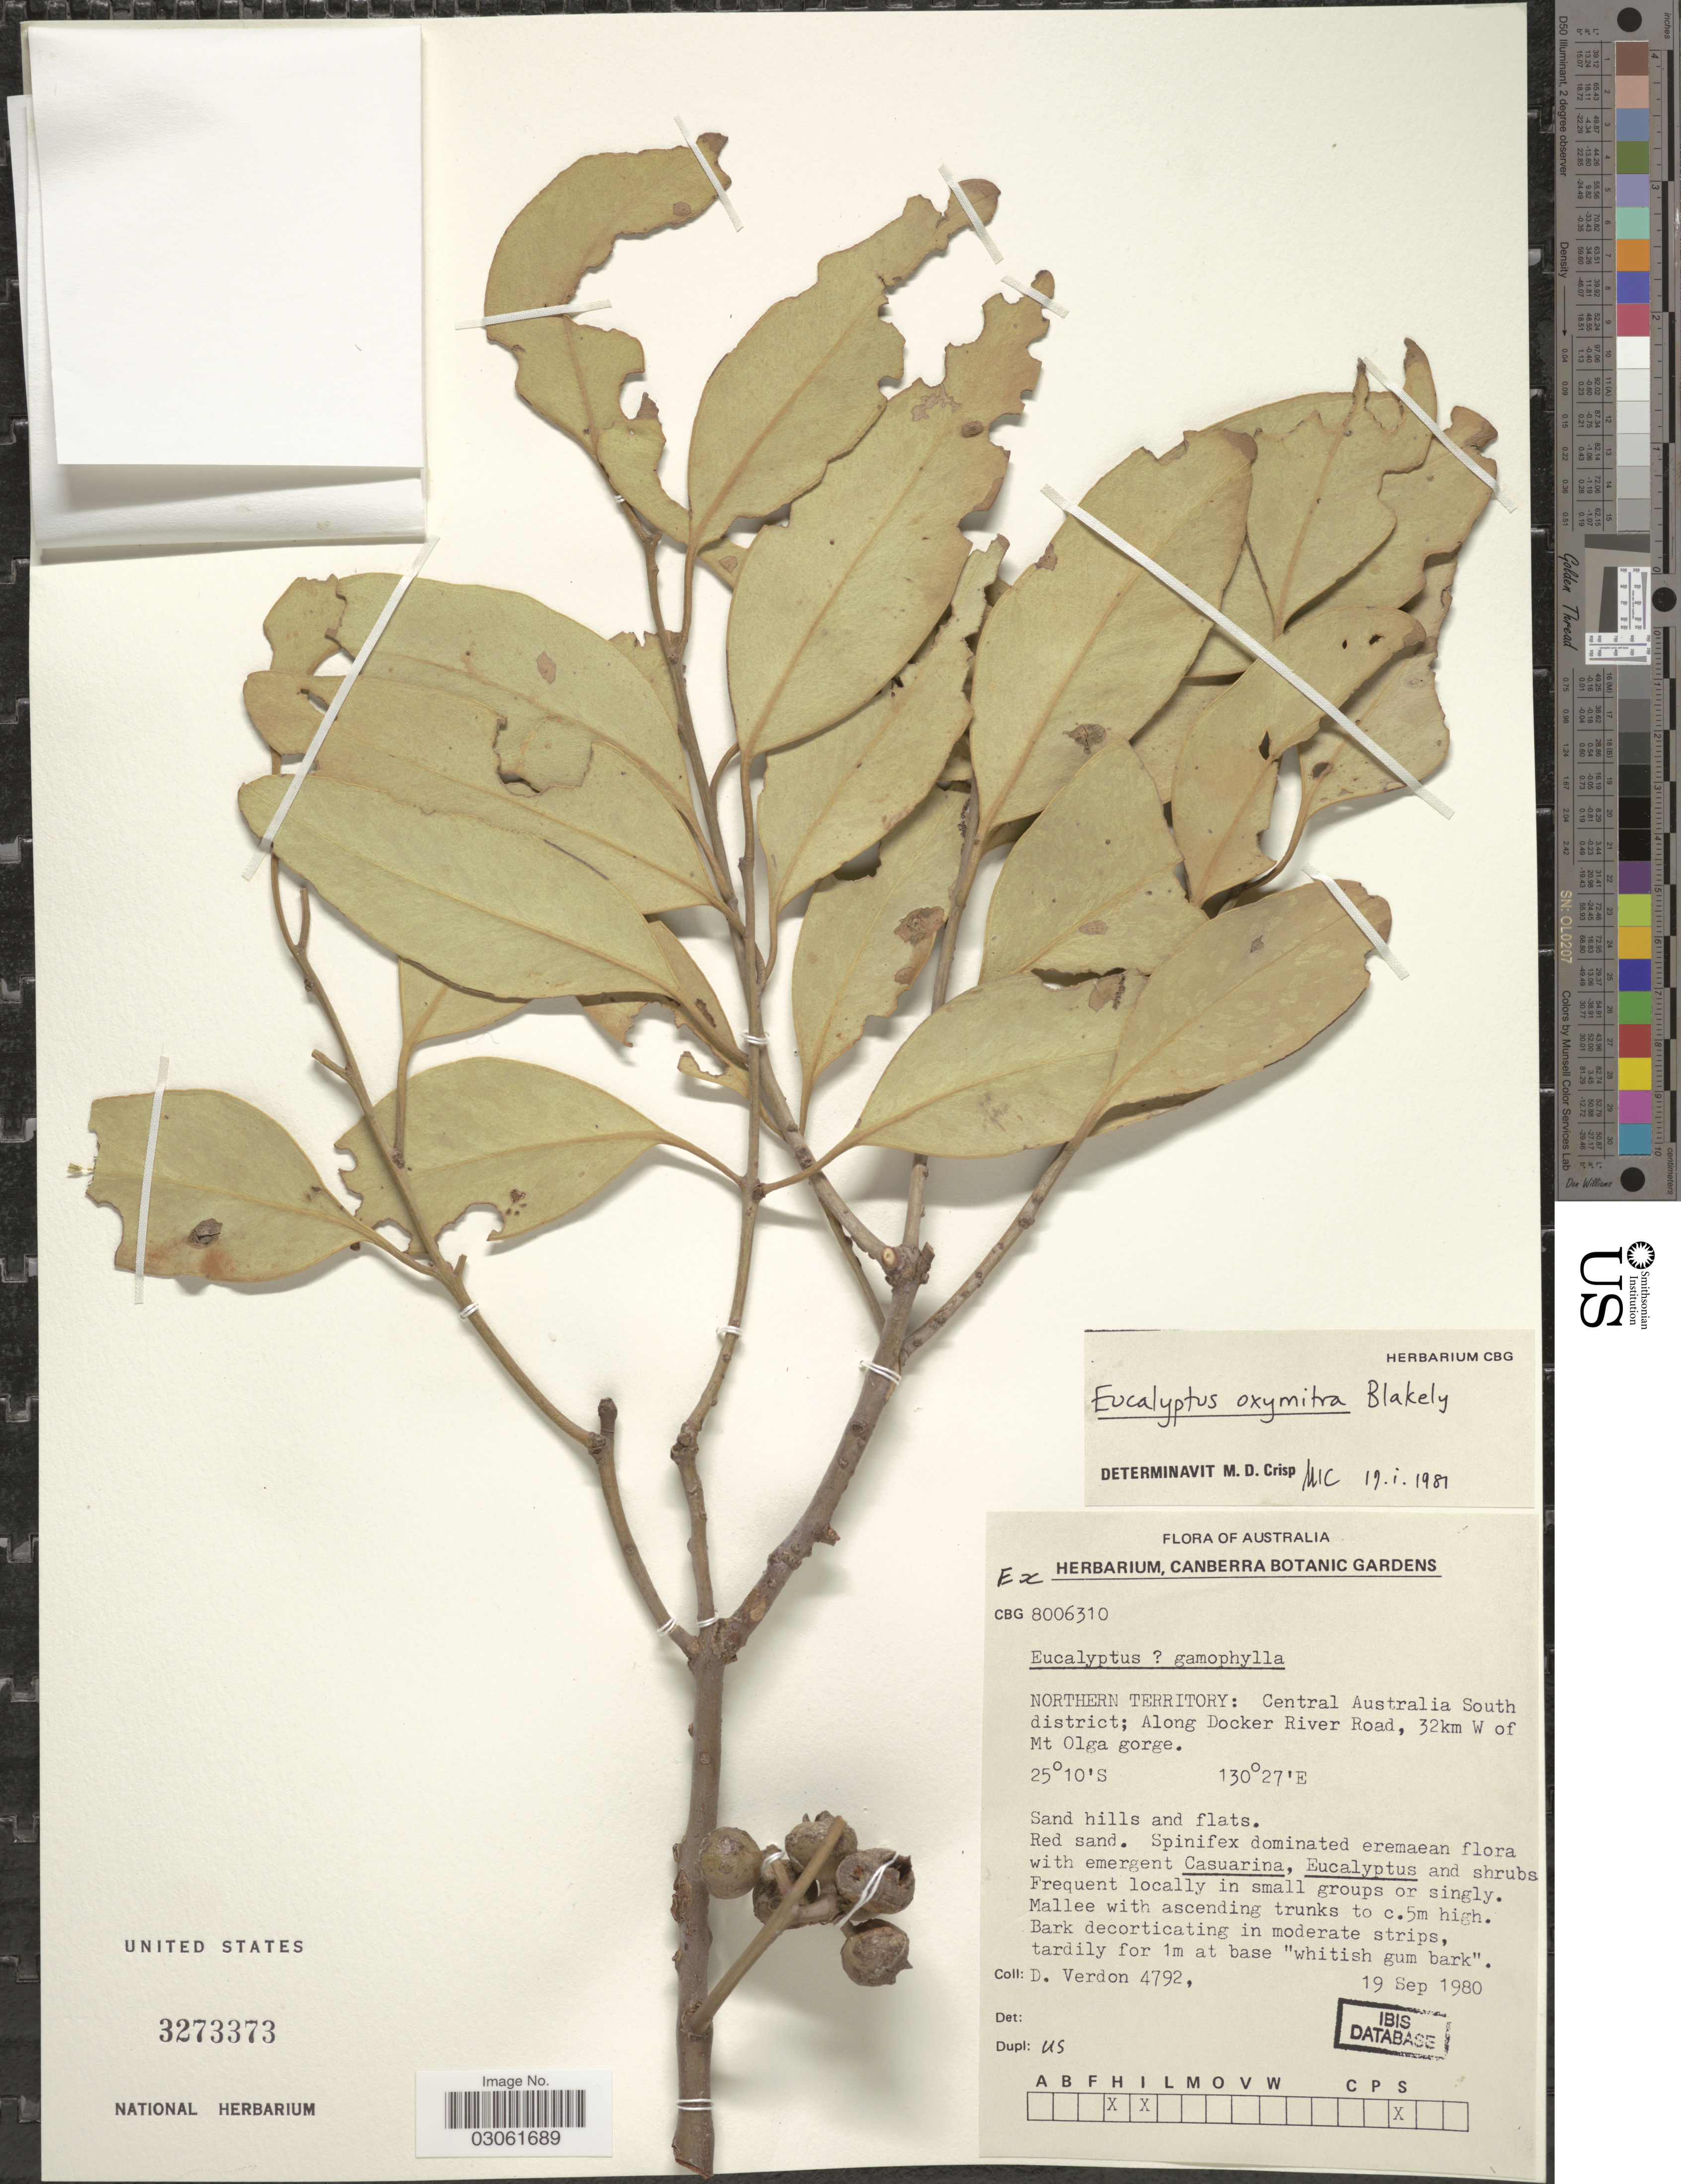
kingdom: Plantae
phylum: Tracheophyta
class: Magnoliopsida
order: Myrtales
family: Myrtaceae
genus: Eucalyptus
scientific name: Eucalyptus x oxypoma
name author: Blakely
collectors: D. Verdon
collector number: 4792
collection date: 1980-09-19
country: Australia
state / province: Northern Territory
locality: Central Australia South district; Along Docker River Road, 32km W of Mt Olga gorge.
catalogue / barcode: US 3273373